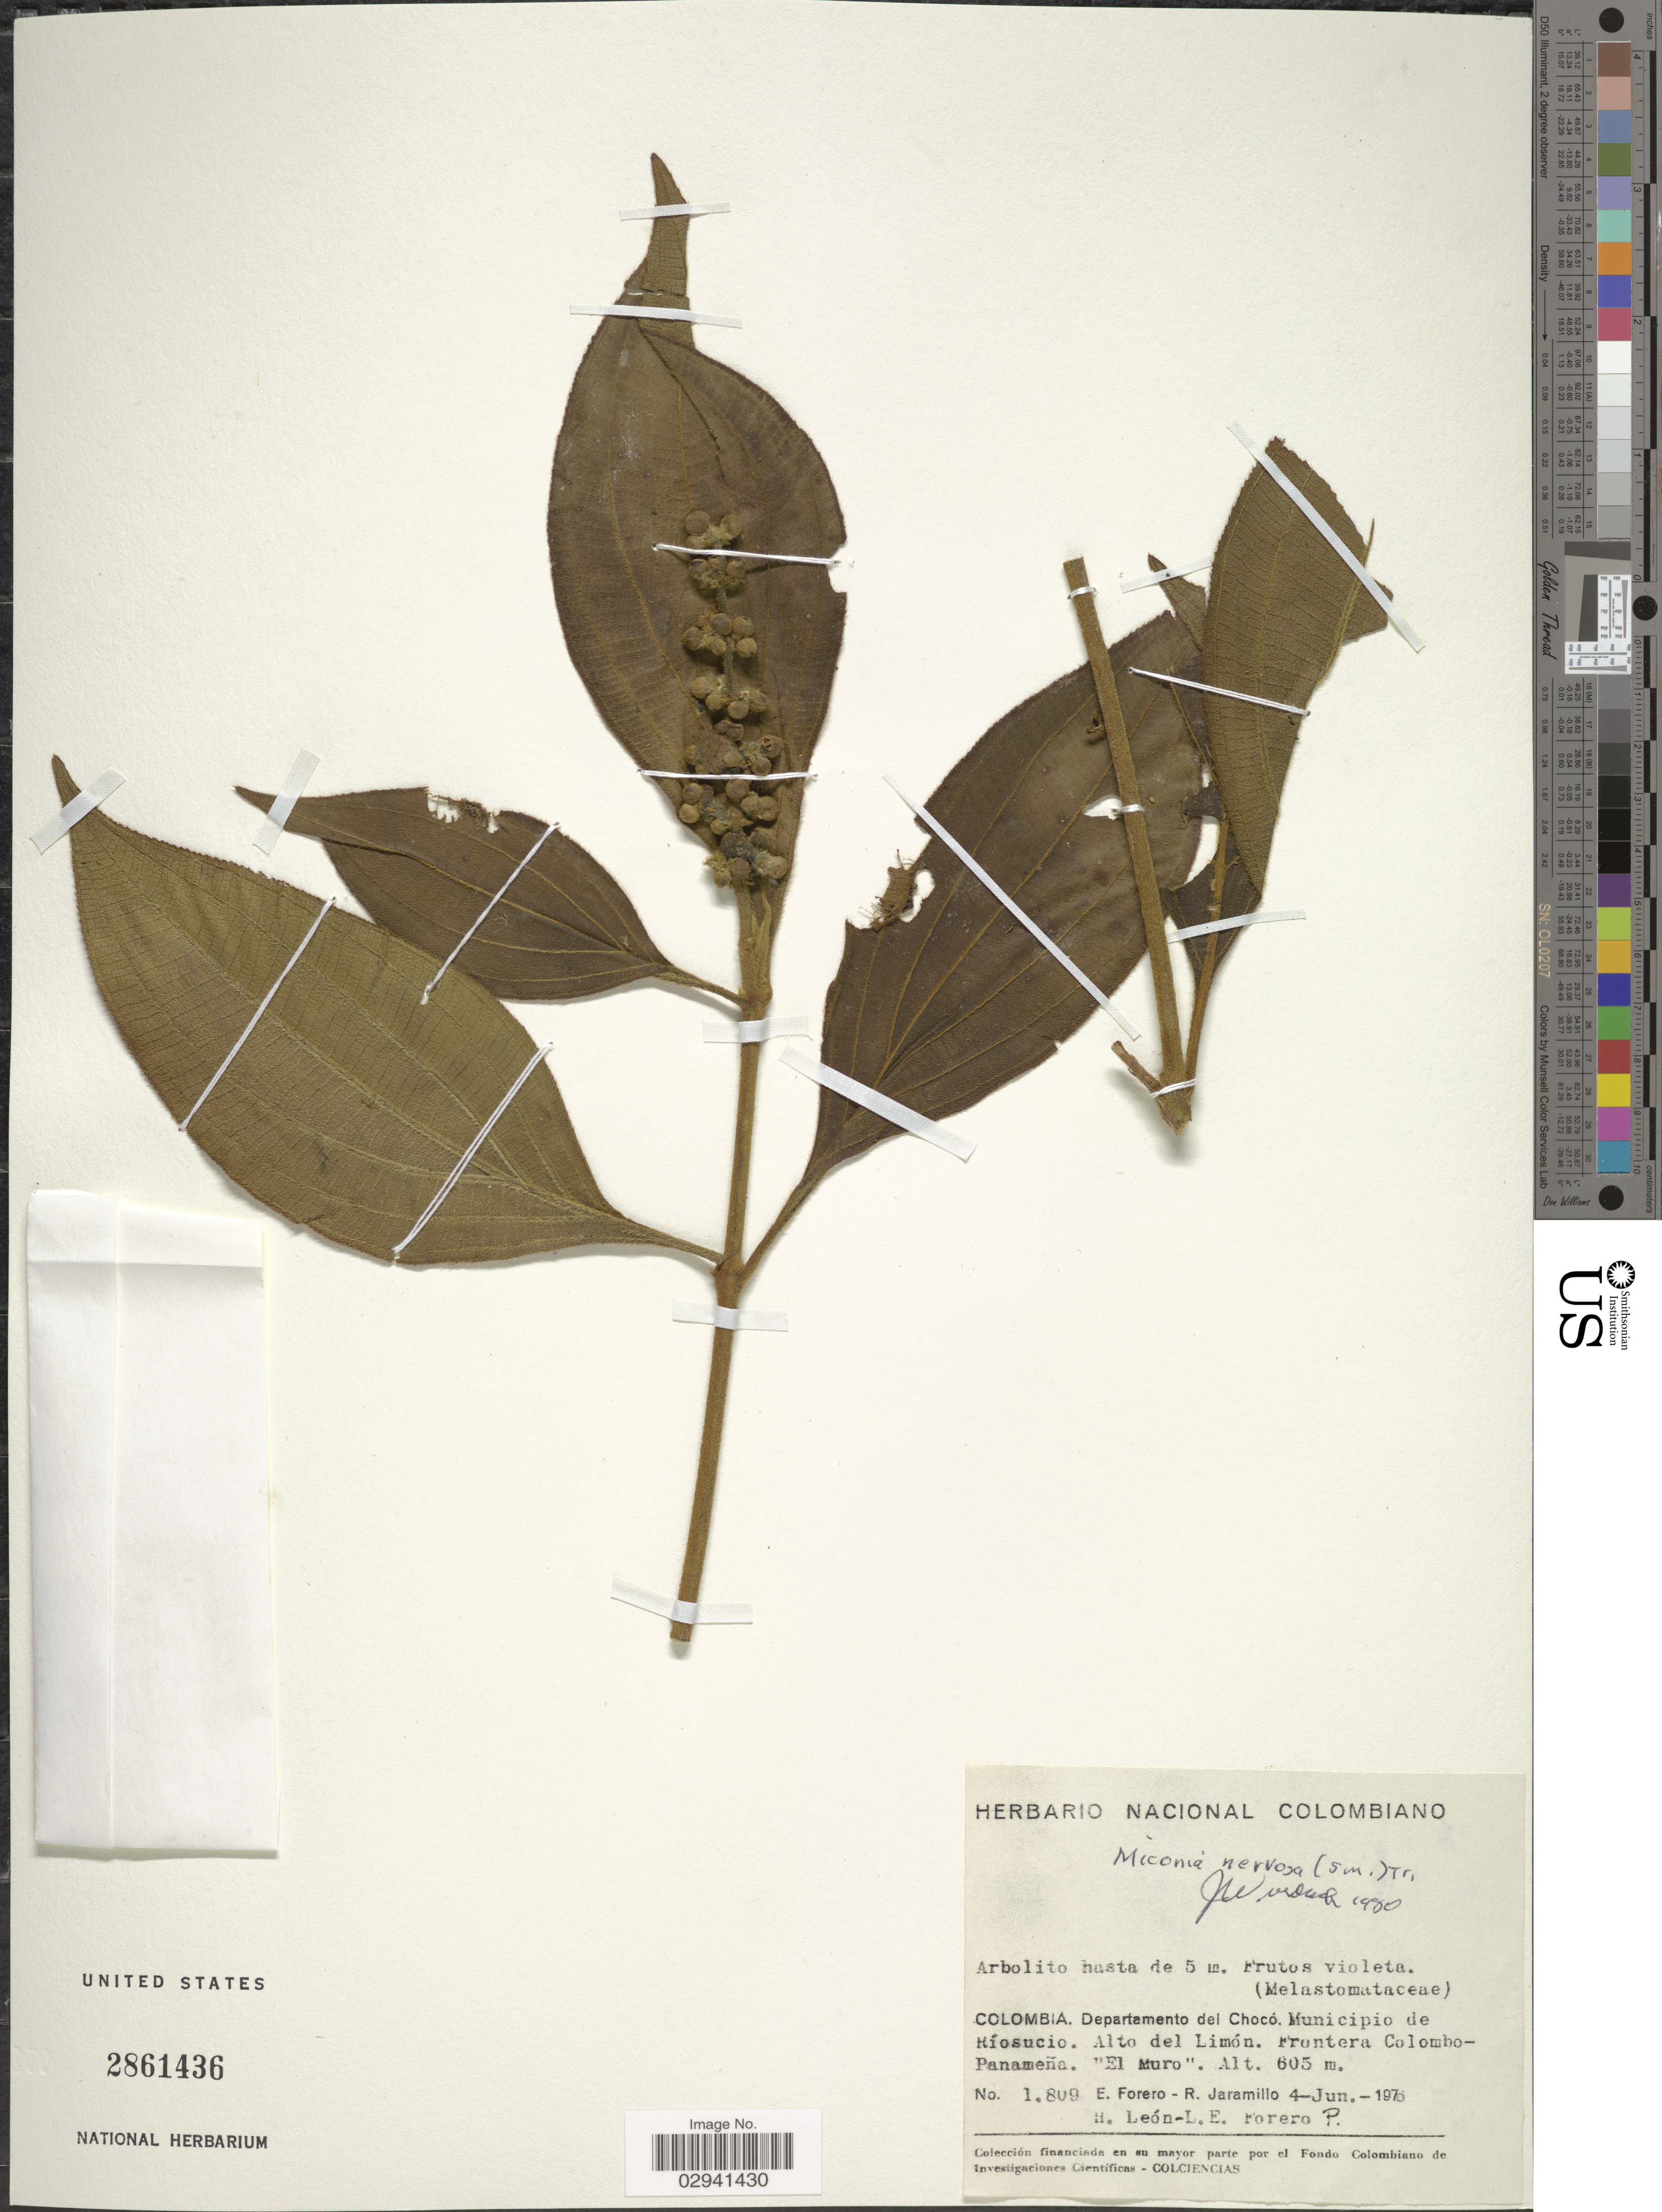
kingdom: Plantae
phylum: Tracheophyta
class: Magnoliopsida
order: Myrtales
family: Melastomataceae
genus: Miconia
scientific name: Miconia nervosa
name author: (Sm.) Triana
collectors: E. Forero, R. Jaramillo, Henry Leon & L. E. Forero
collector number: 1809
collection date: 1976-06-04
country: Colombia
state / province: Chocó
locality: Departamento del Chocó, Municipio de Ríosucio, Alto del Limón, Frontera Colombo-Panameña, El Muro.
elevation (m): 605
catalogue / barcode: US 2861436